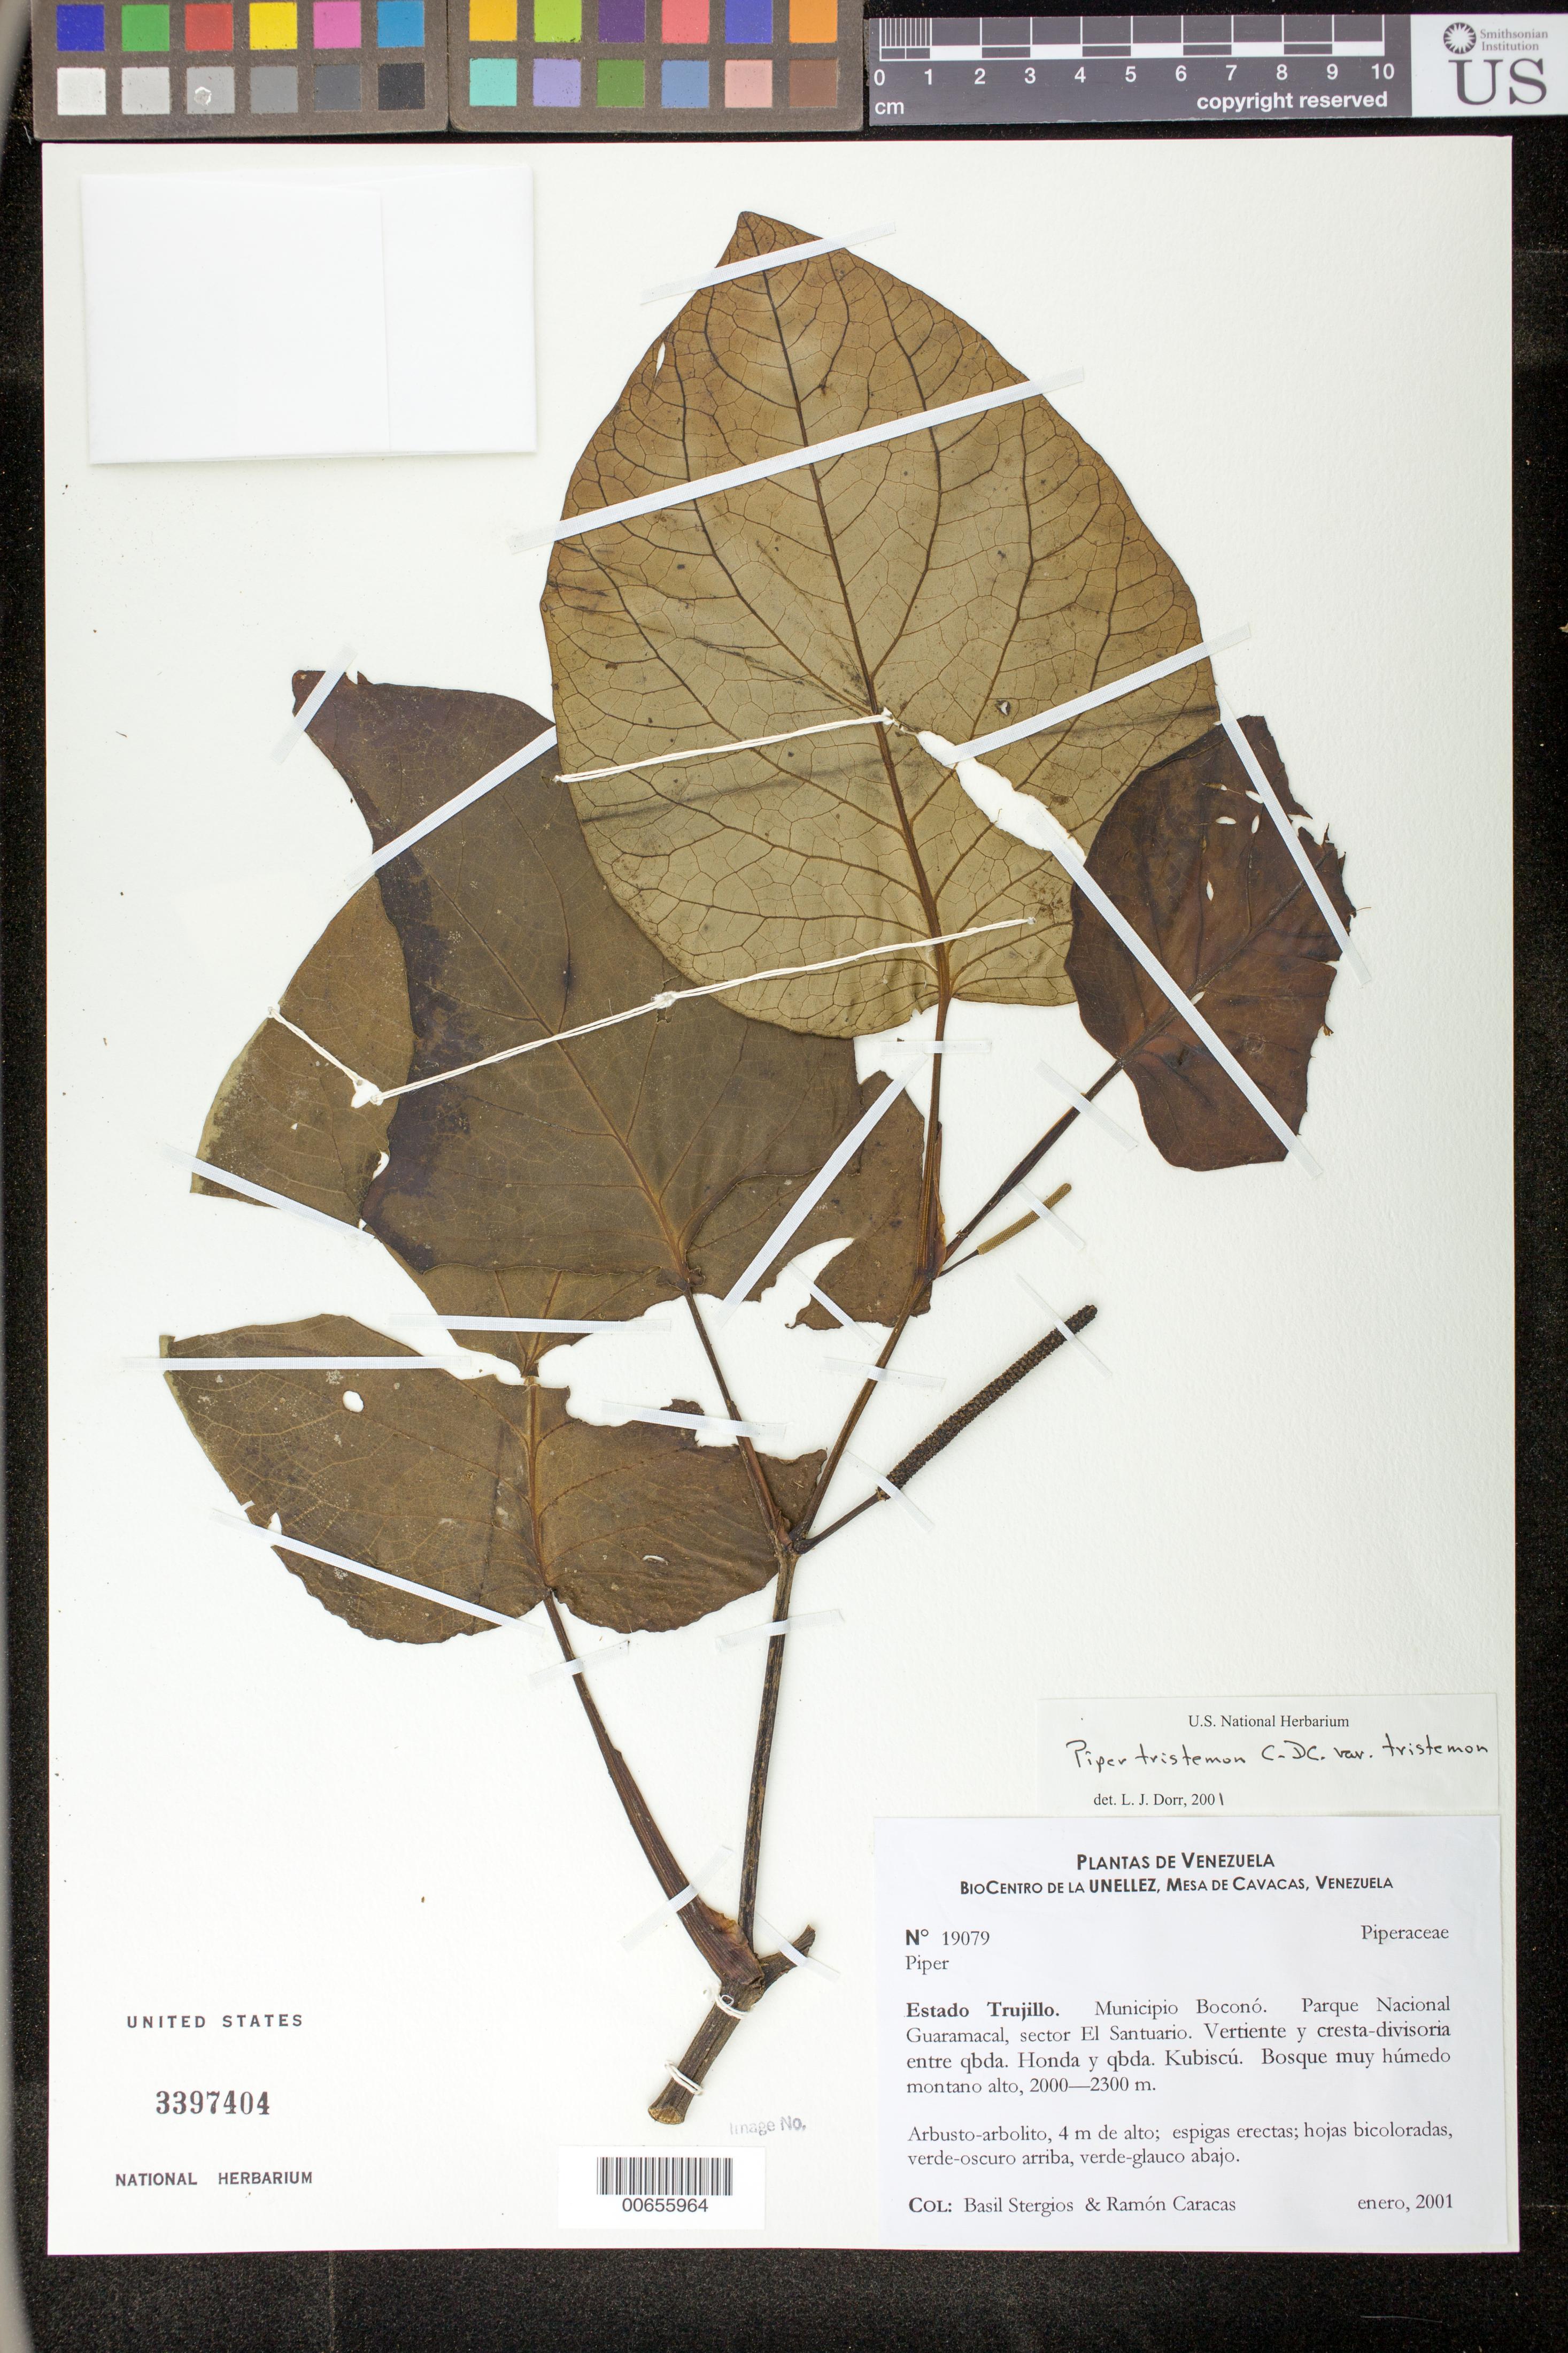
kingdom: Plantae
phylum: Tracheophyta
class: Magnoliopsida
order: Piperales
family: Piperaceae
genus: Piper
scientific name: Piper tristemon var. tristemon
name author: C. DC.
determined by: Dorr, L. J., (BOT), Smithsonian Institution - National Museum of Natural History (UNITED STATES)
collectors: B. G. Stergios & R. Caracas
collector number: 19079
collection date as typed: Jan 2001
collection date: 2001-01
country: Venezuela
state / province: Trujillo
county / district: Boconó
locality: Parque Nacional Guaramacal, sector El Santuario, vertiente y cresta-divisoria entre Quebrada Honda y Quebrada Kubiscú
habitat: Bosque muy húmedo montano alto.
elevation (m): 2000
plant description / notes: CTES, GUYN, MER, MY, NY, PORT, US, VEN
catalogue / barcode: US 3397404